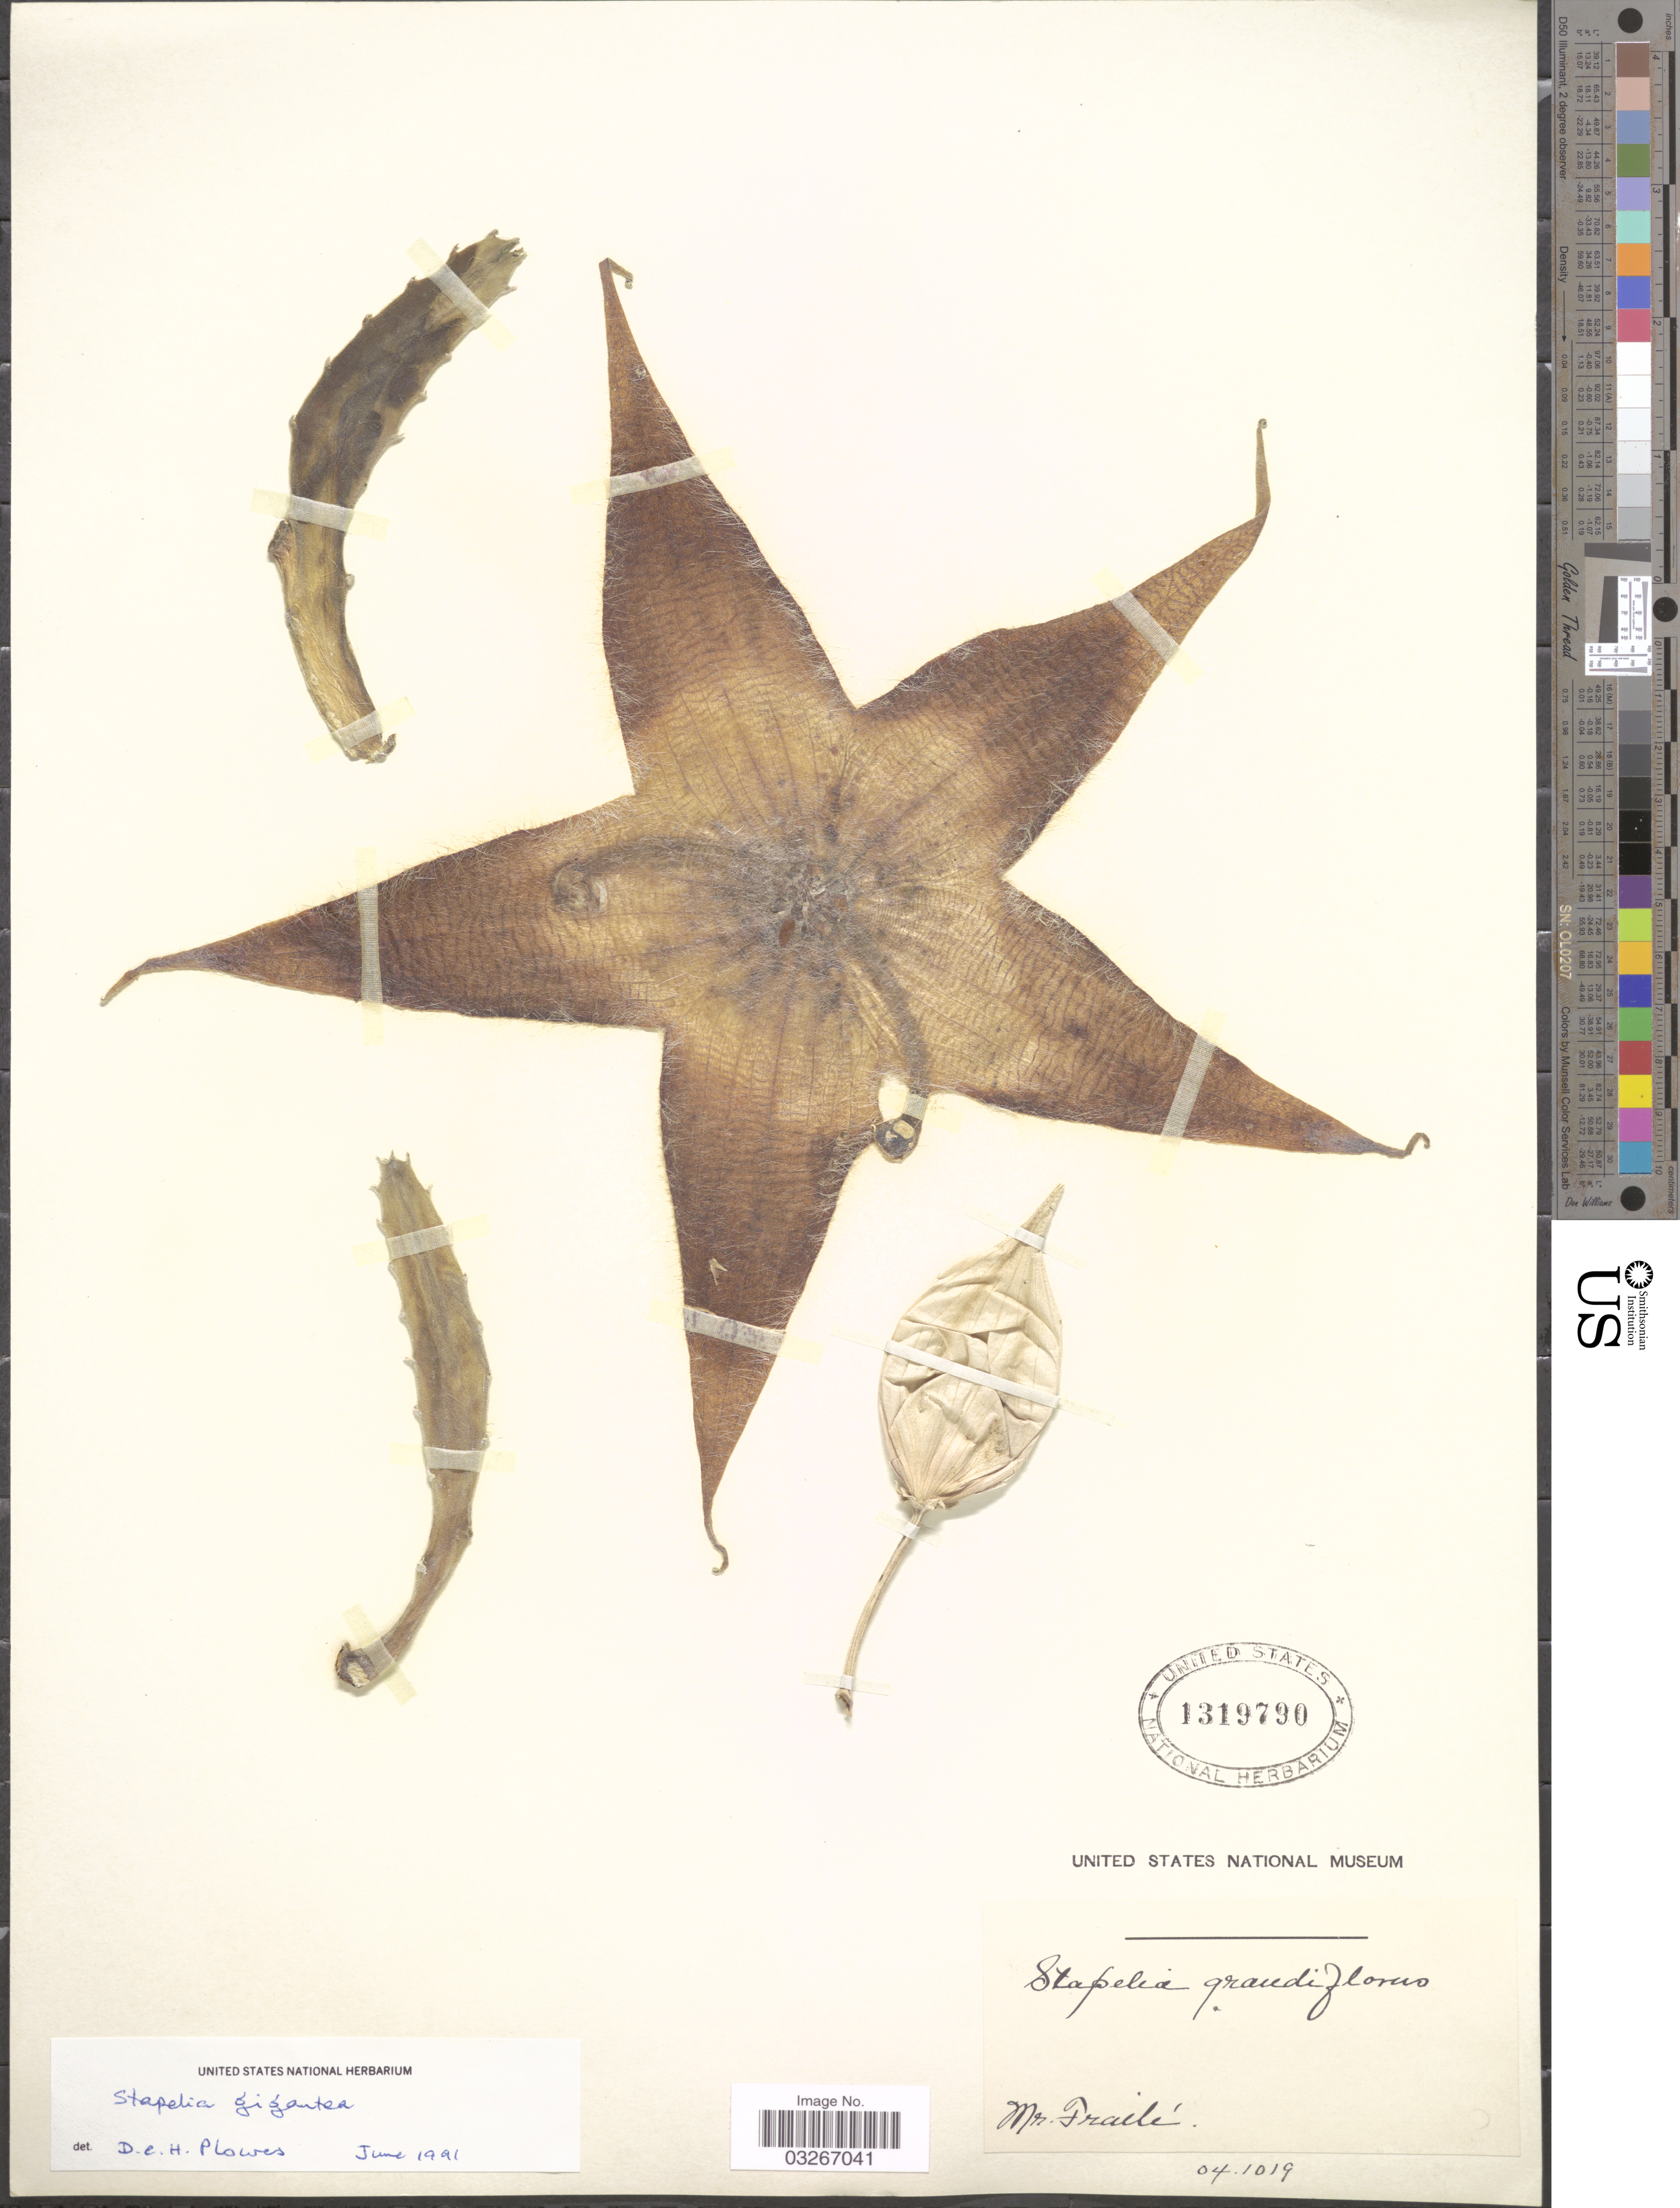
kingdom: Plantae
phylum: Tracheophyta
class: Magnoliopsida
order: Gentianales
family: Apocynaceae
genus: Stapelia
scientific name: Stapelia gigantea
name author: N.E. Br.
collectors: Mr. Fraile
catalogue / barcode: US 1319790